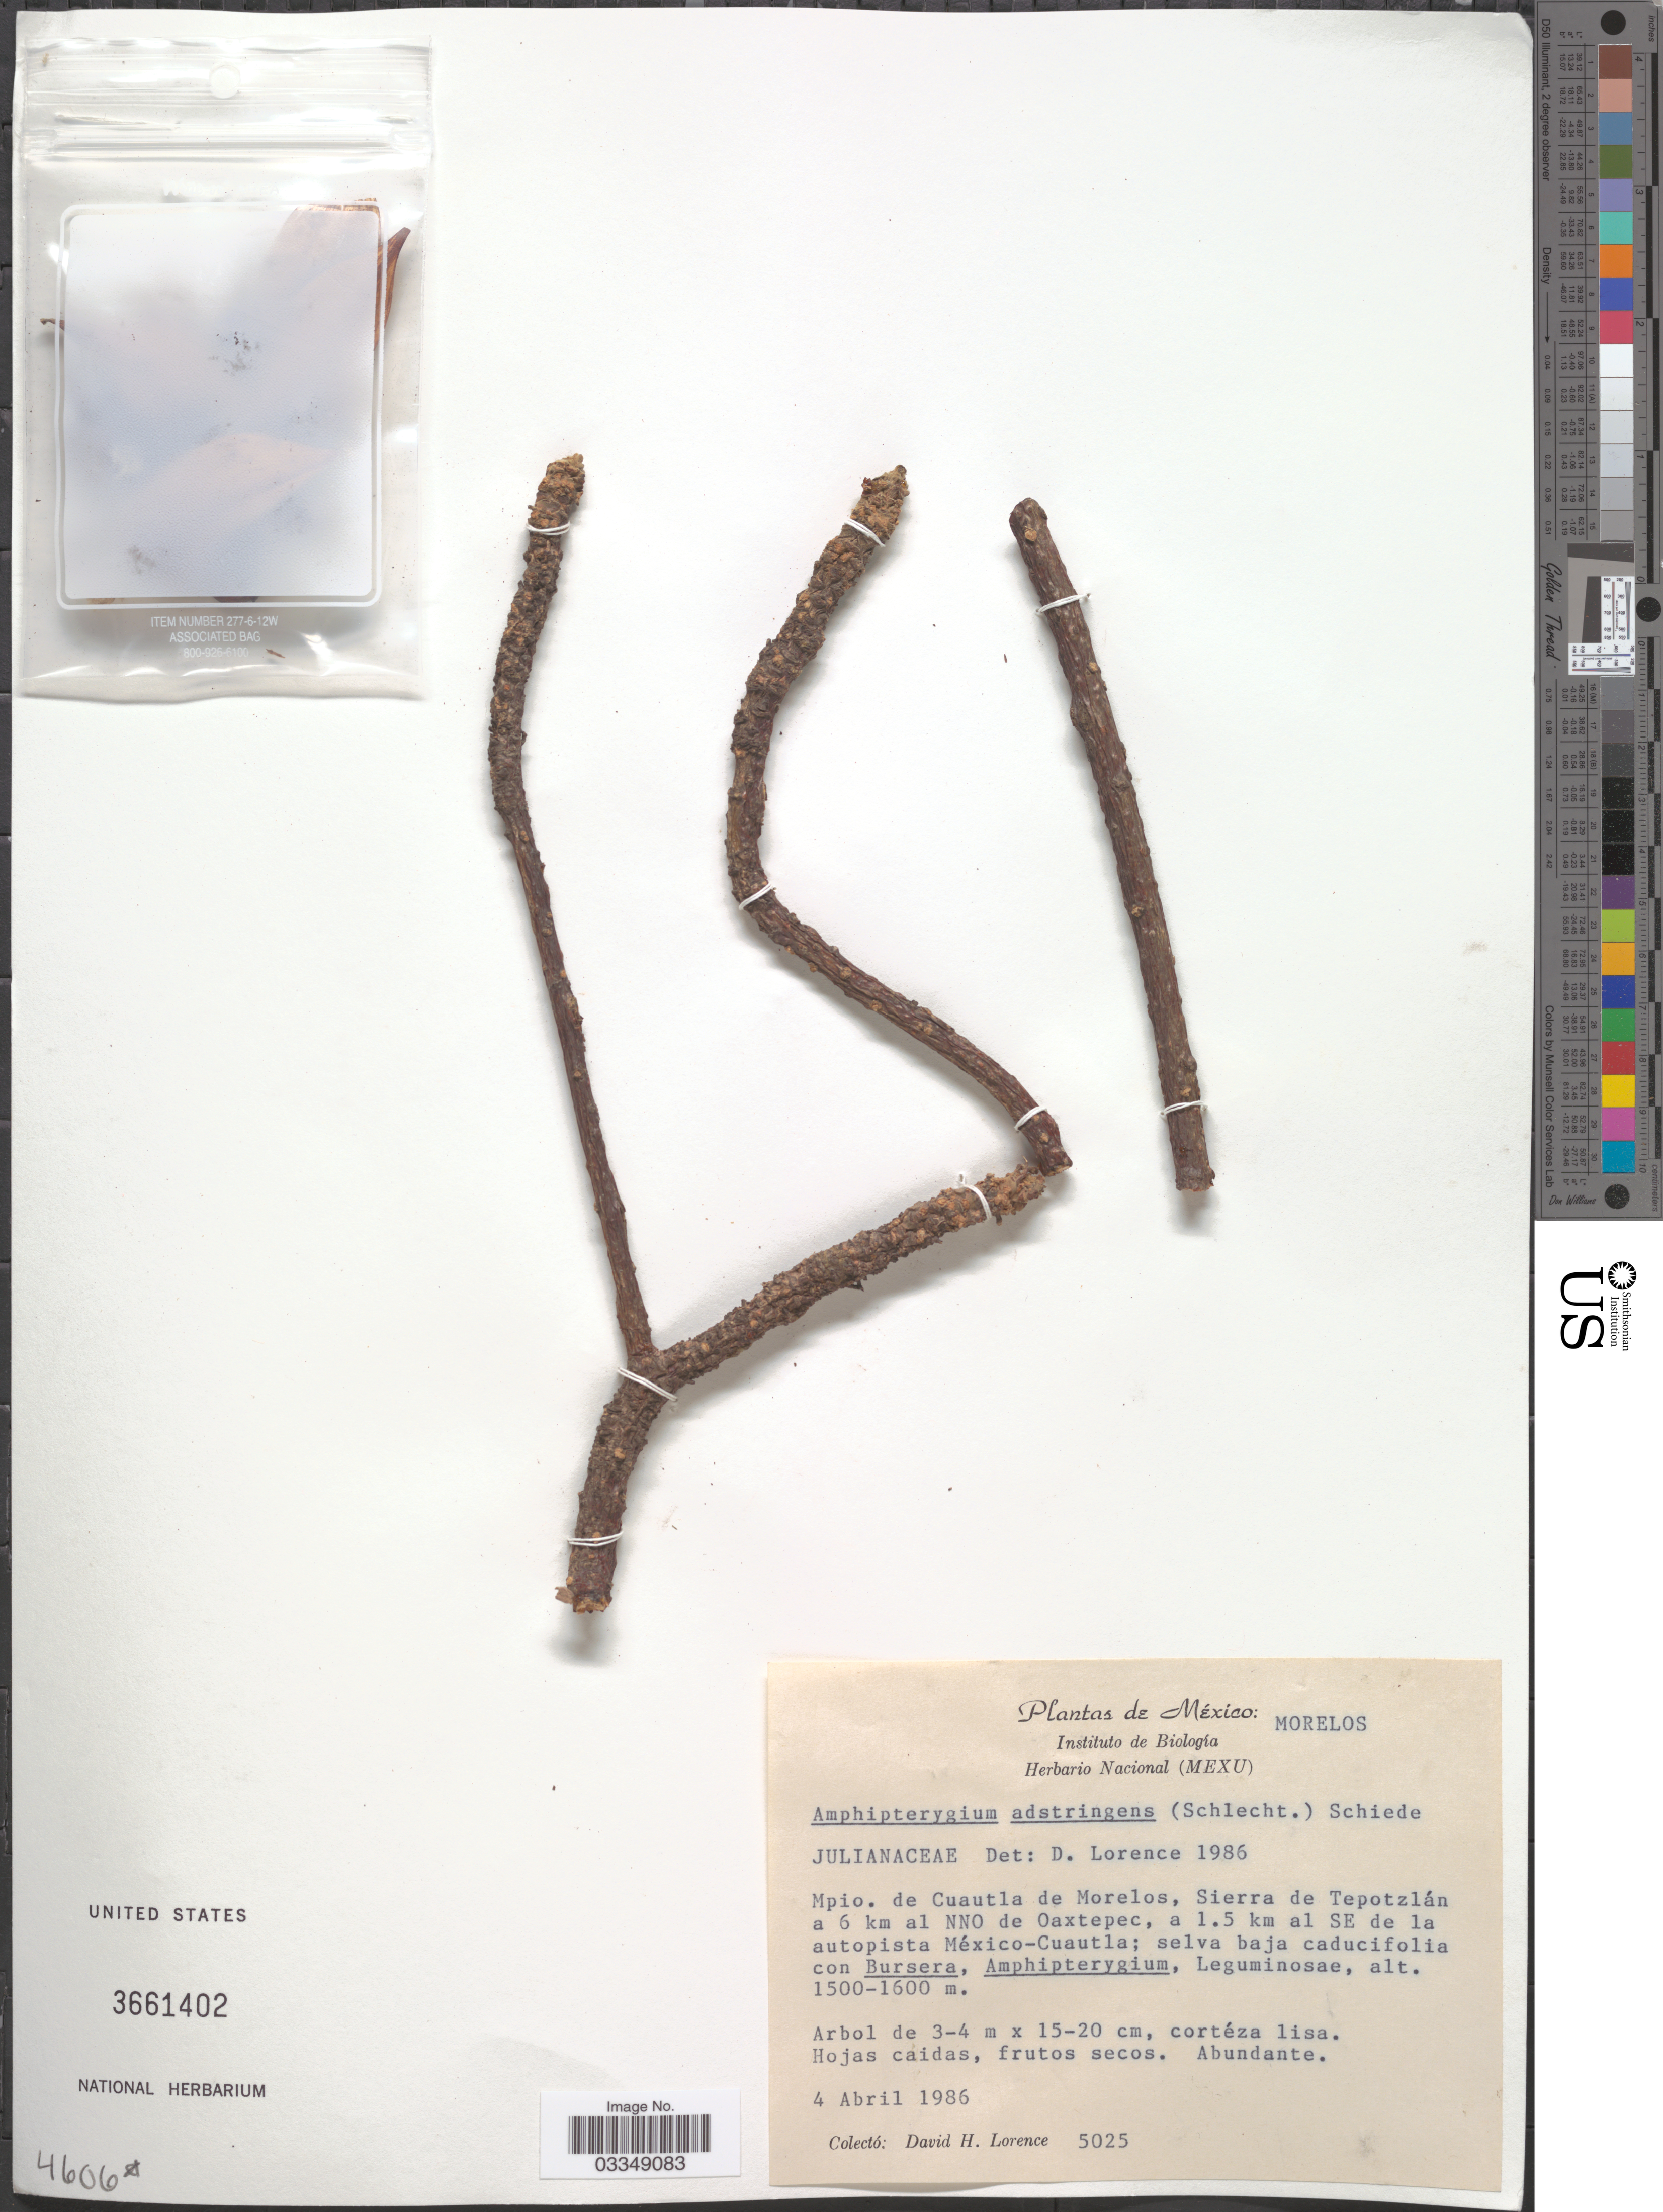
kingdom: Plantae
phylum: Tracheophyta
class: Magnoliopsida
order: Sapindales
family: Anacardiaceae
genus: Amphipterygium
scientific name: Amphipterygium adstringens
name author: (Schltdl.) Schiede ex Standl.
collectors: D. Lorence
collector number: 5025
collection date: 1986-04-04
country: Mexico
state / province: Morelos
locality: Mpio. de Cuautla de Morelos, Sierra de Tepotzlán a 6 km al NNO de Oaxtepec, a 1.5 km al SE de la autopista México-Cuautla.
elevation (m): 1500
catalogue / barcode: US 3661402